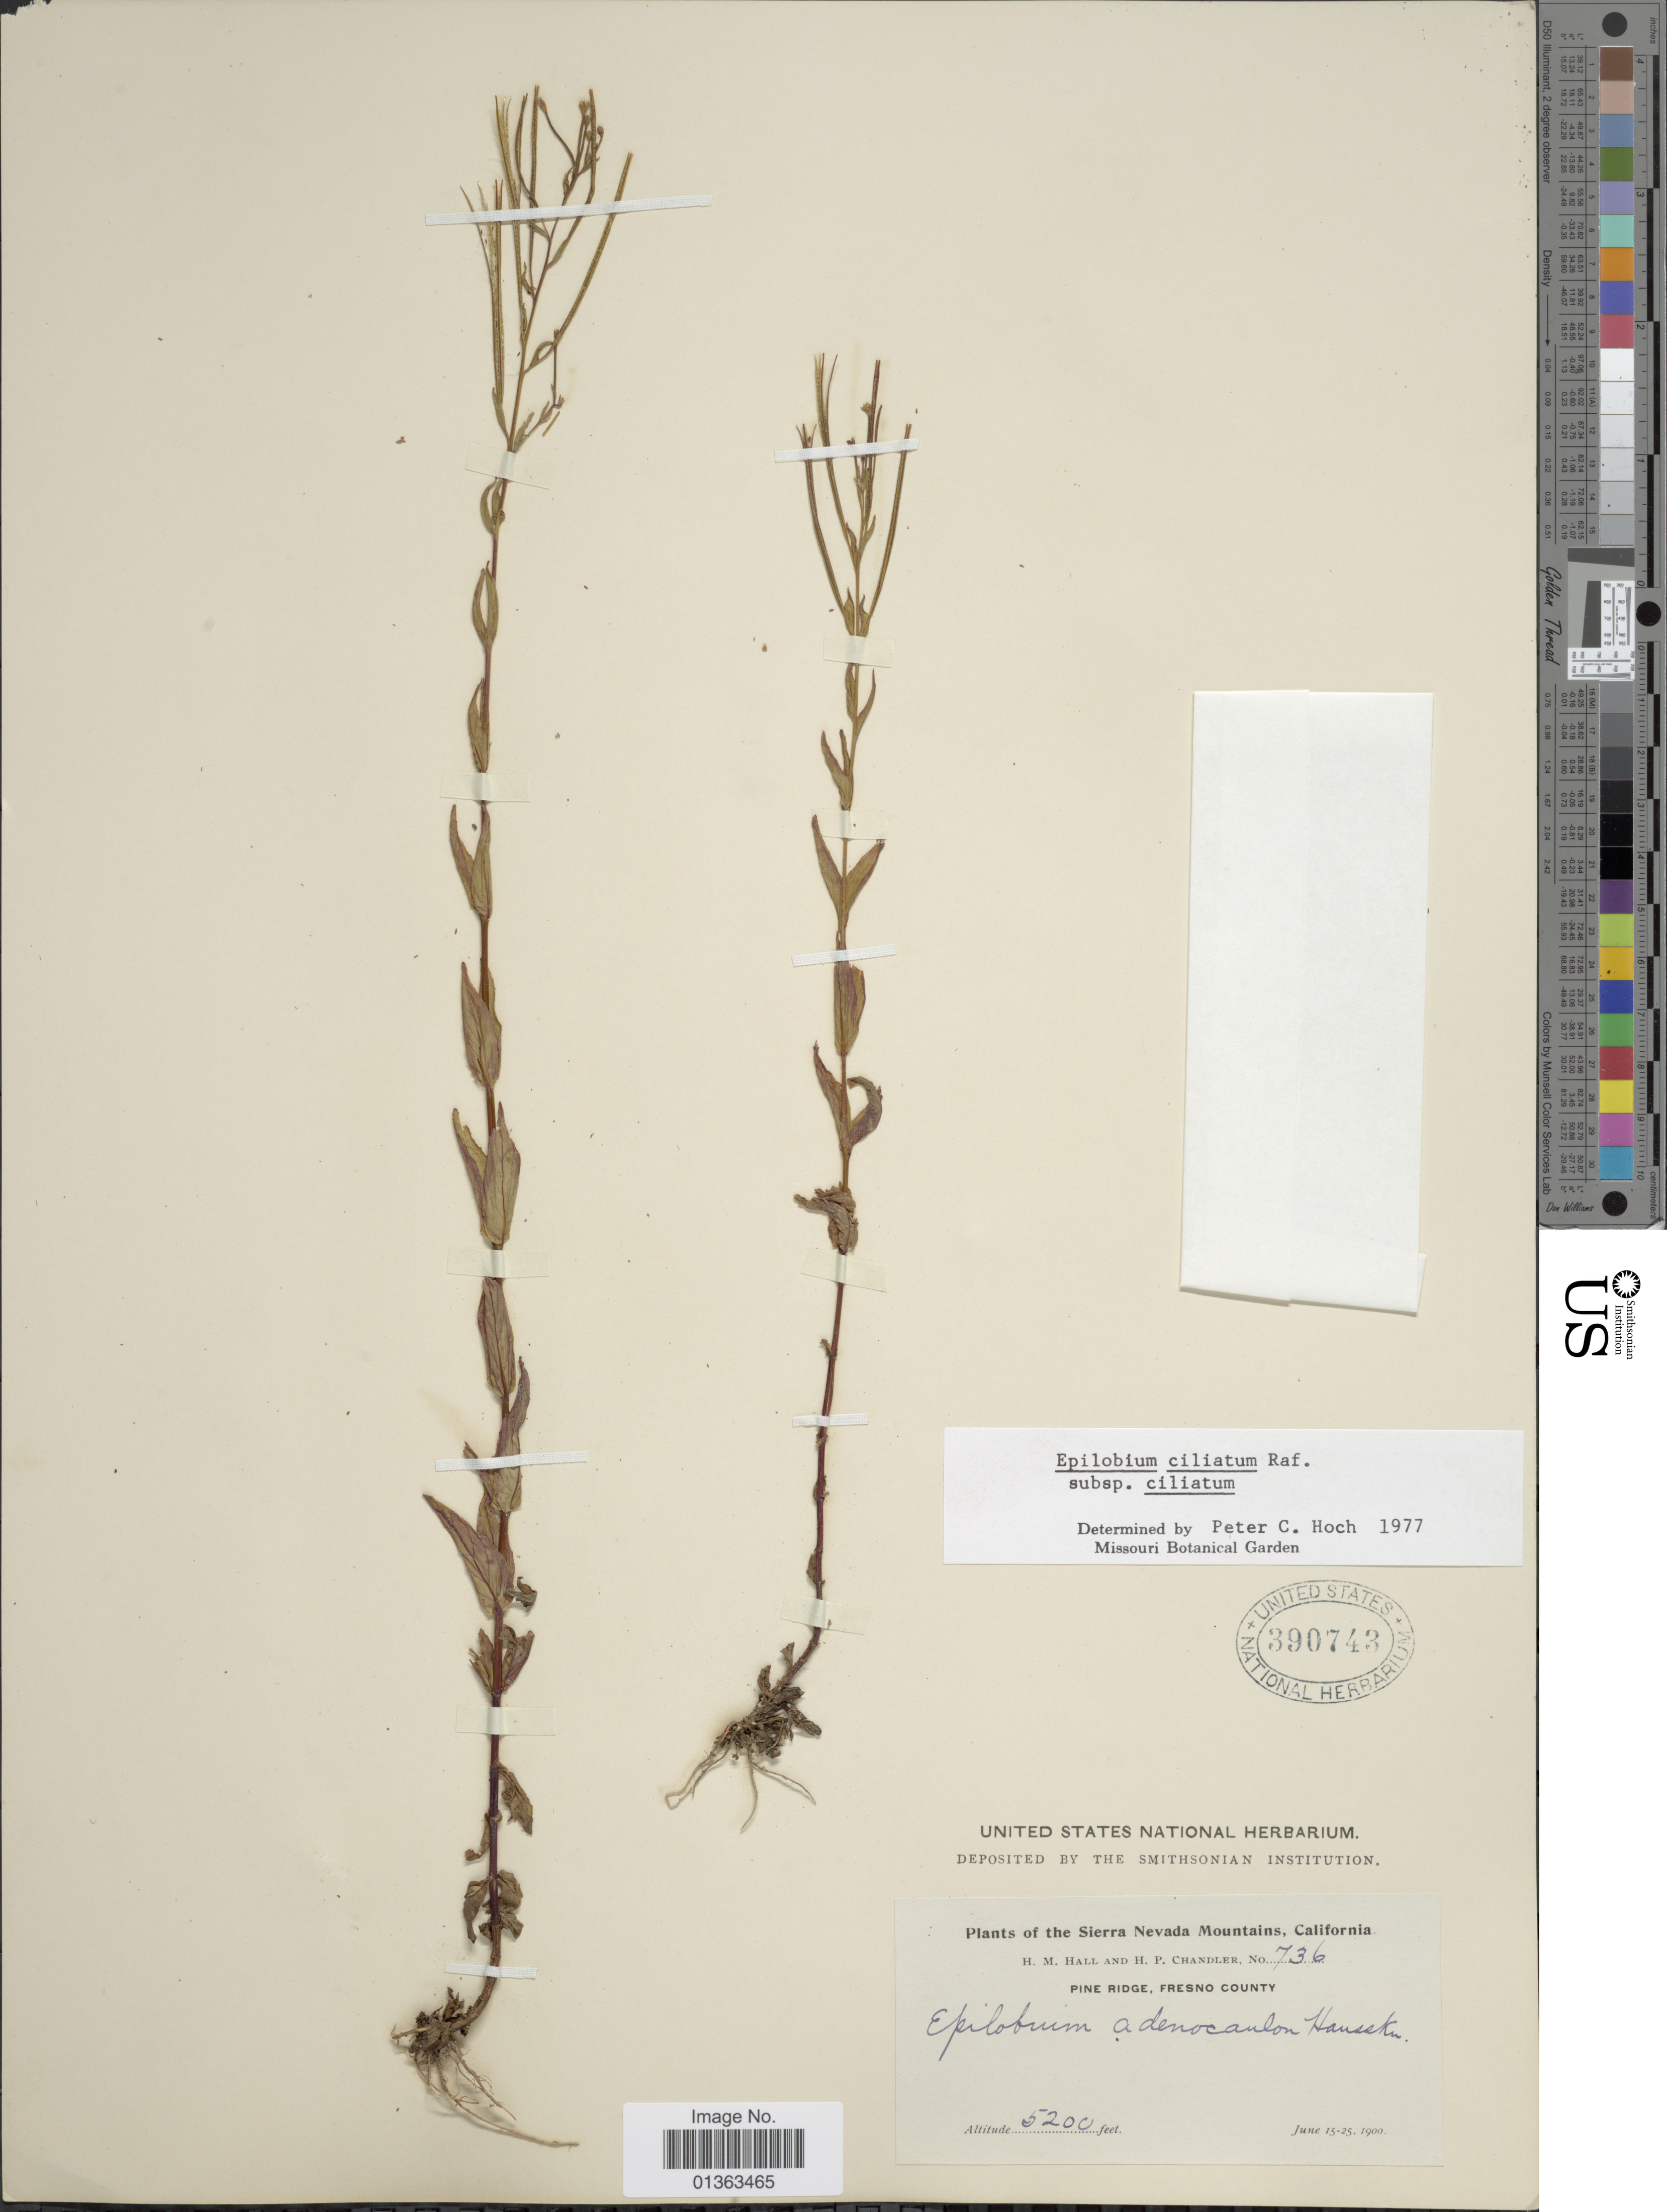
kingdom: Plantae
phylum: Tracheophyta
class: Magnoliopsida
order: Myrtales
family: Onagraceae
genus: Epilobium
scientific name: Epilobium ciliatum subsp. ciliatum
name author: Raf.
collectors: H. M. Hall & H. Chandler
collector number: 736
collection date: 1900-06-15/1900-06-25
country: United States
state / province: California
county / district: Fresno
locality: Sierra Nevada Mountains. Pine Ridge, Fresno County.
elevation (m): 1585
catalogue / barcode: US 390743